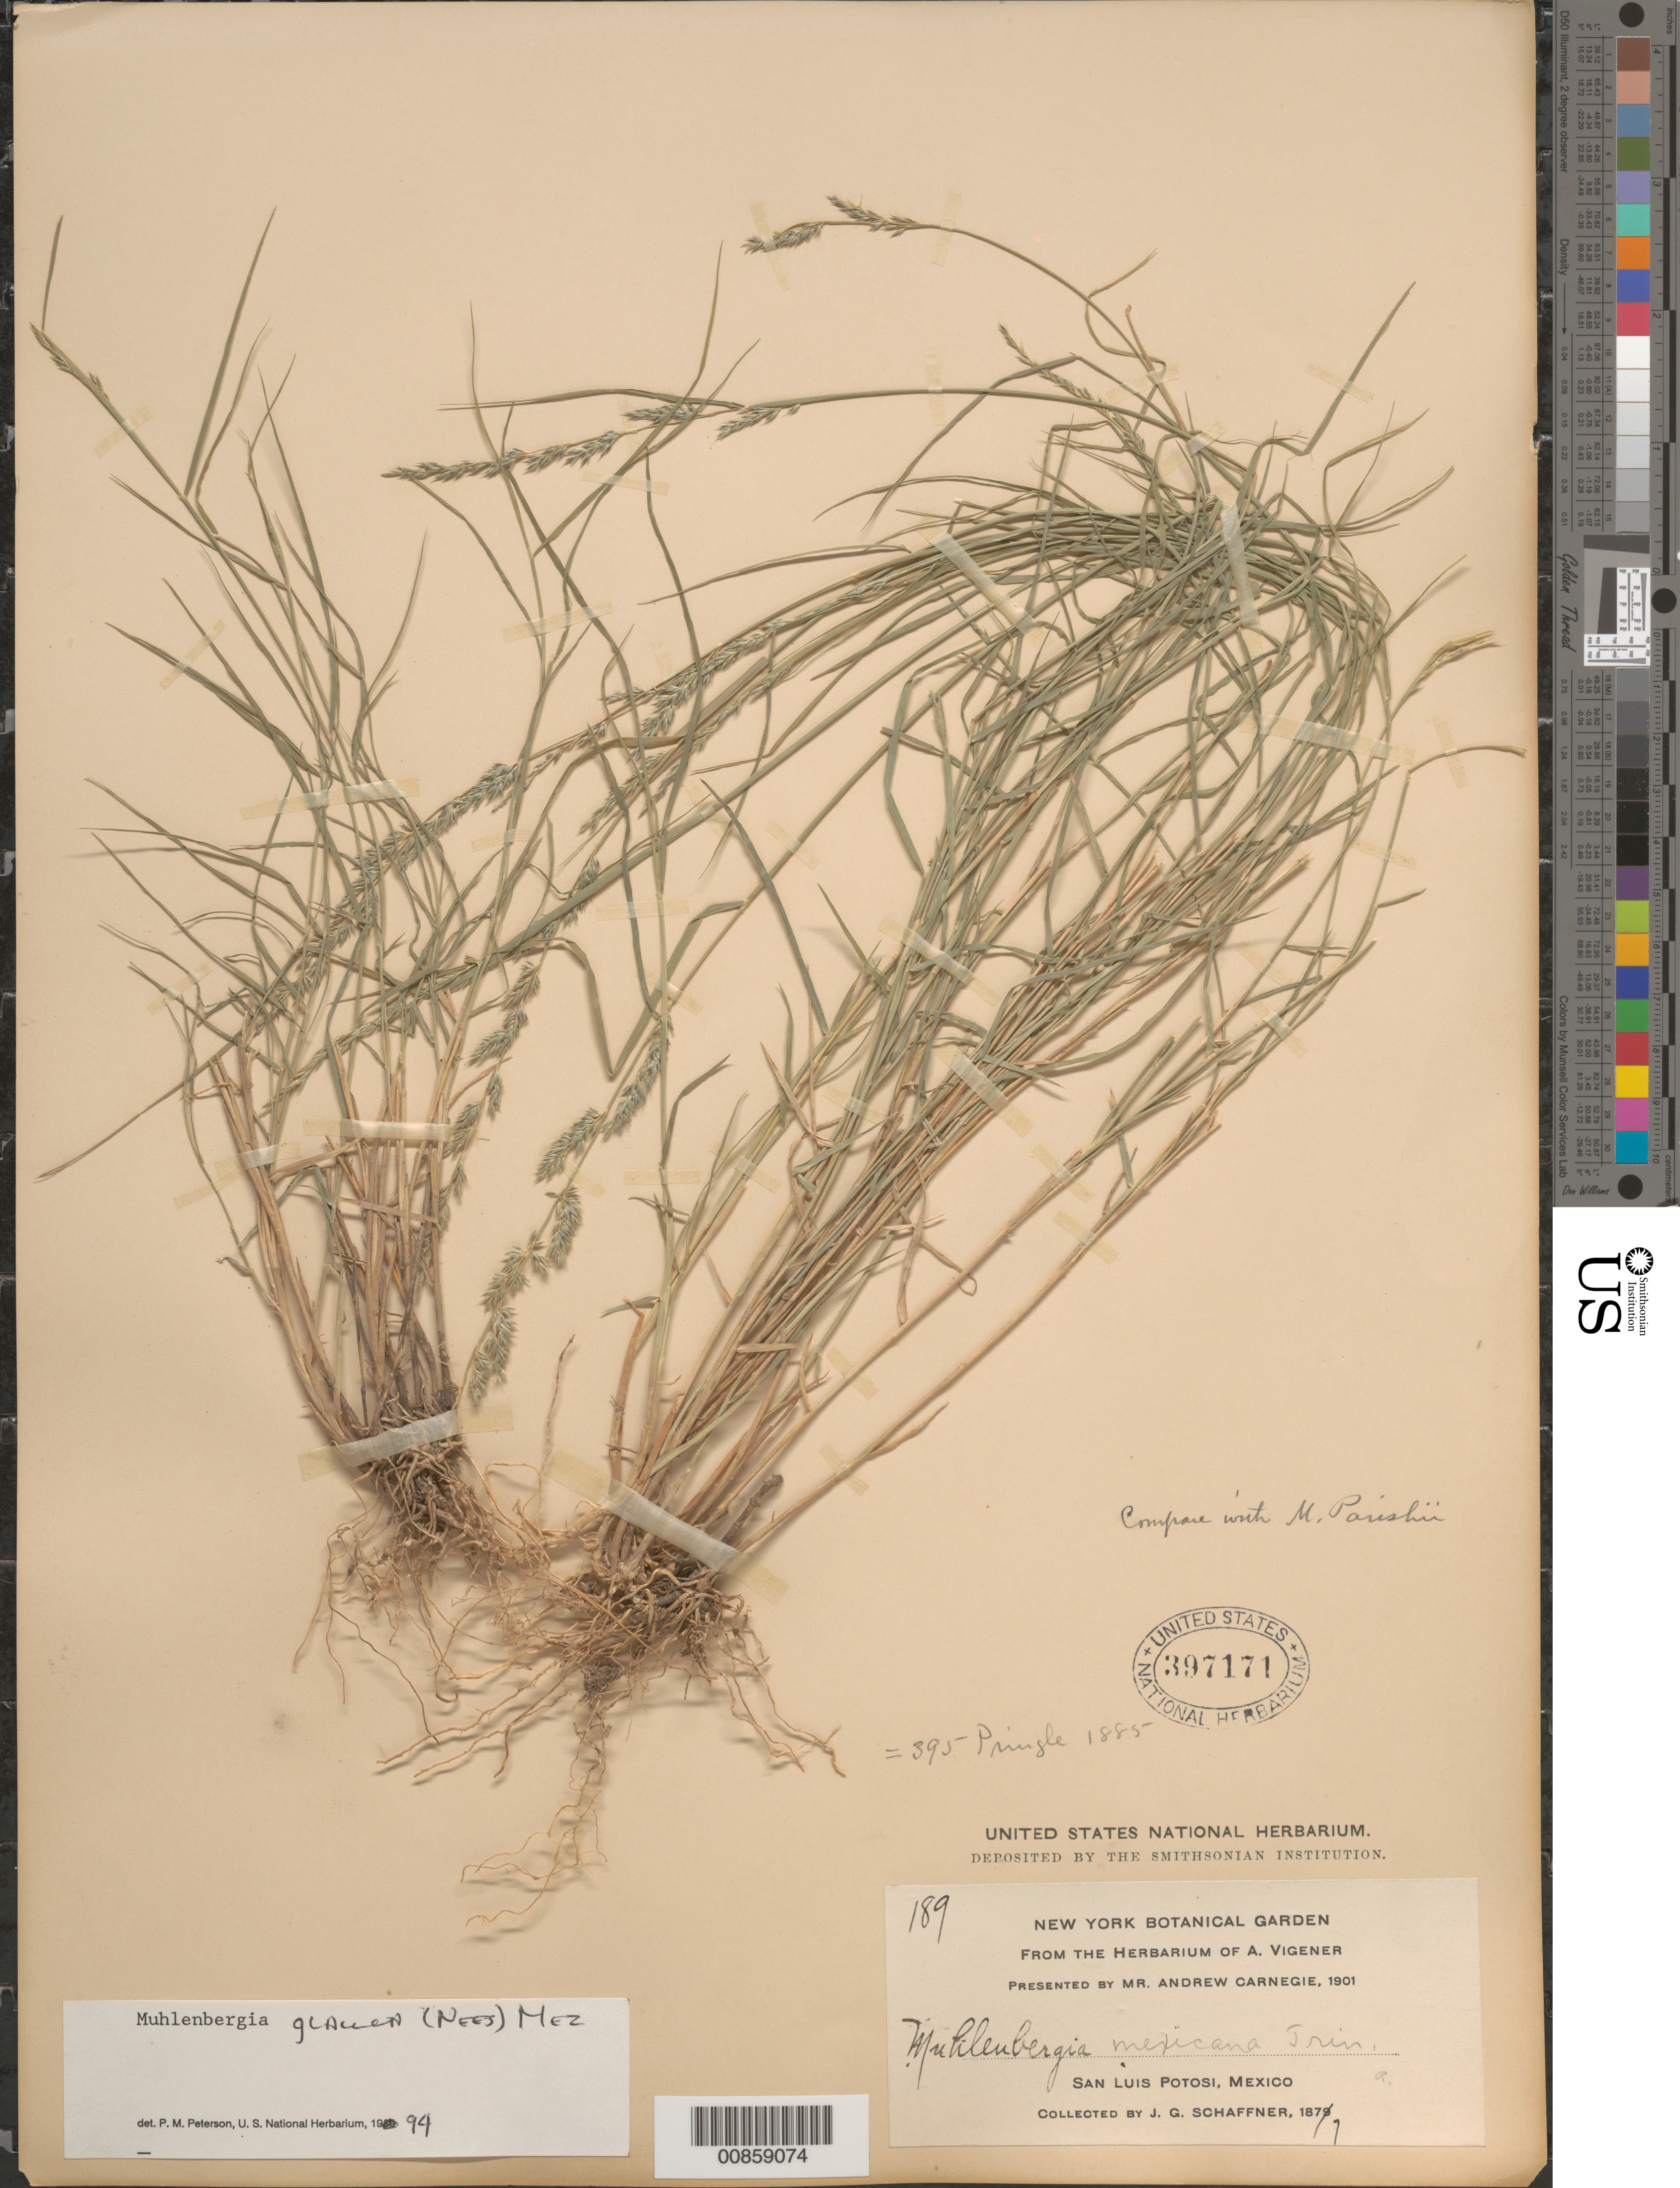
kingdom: Plantae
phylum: Tracheophyta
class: Liliopsida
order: Poales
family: Poaceae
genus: Muhlenbergia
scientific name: Muhlenbergia sp.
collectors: J. G. Schaffner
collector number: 189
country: Mexico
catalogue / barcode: US 397171